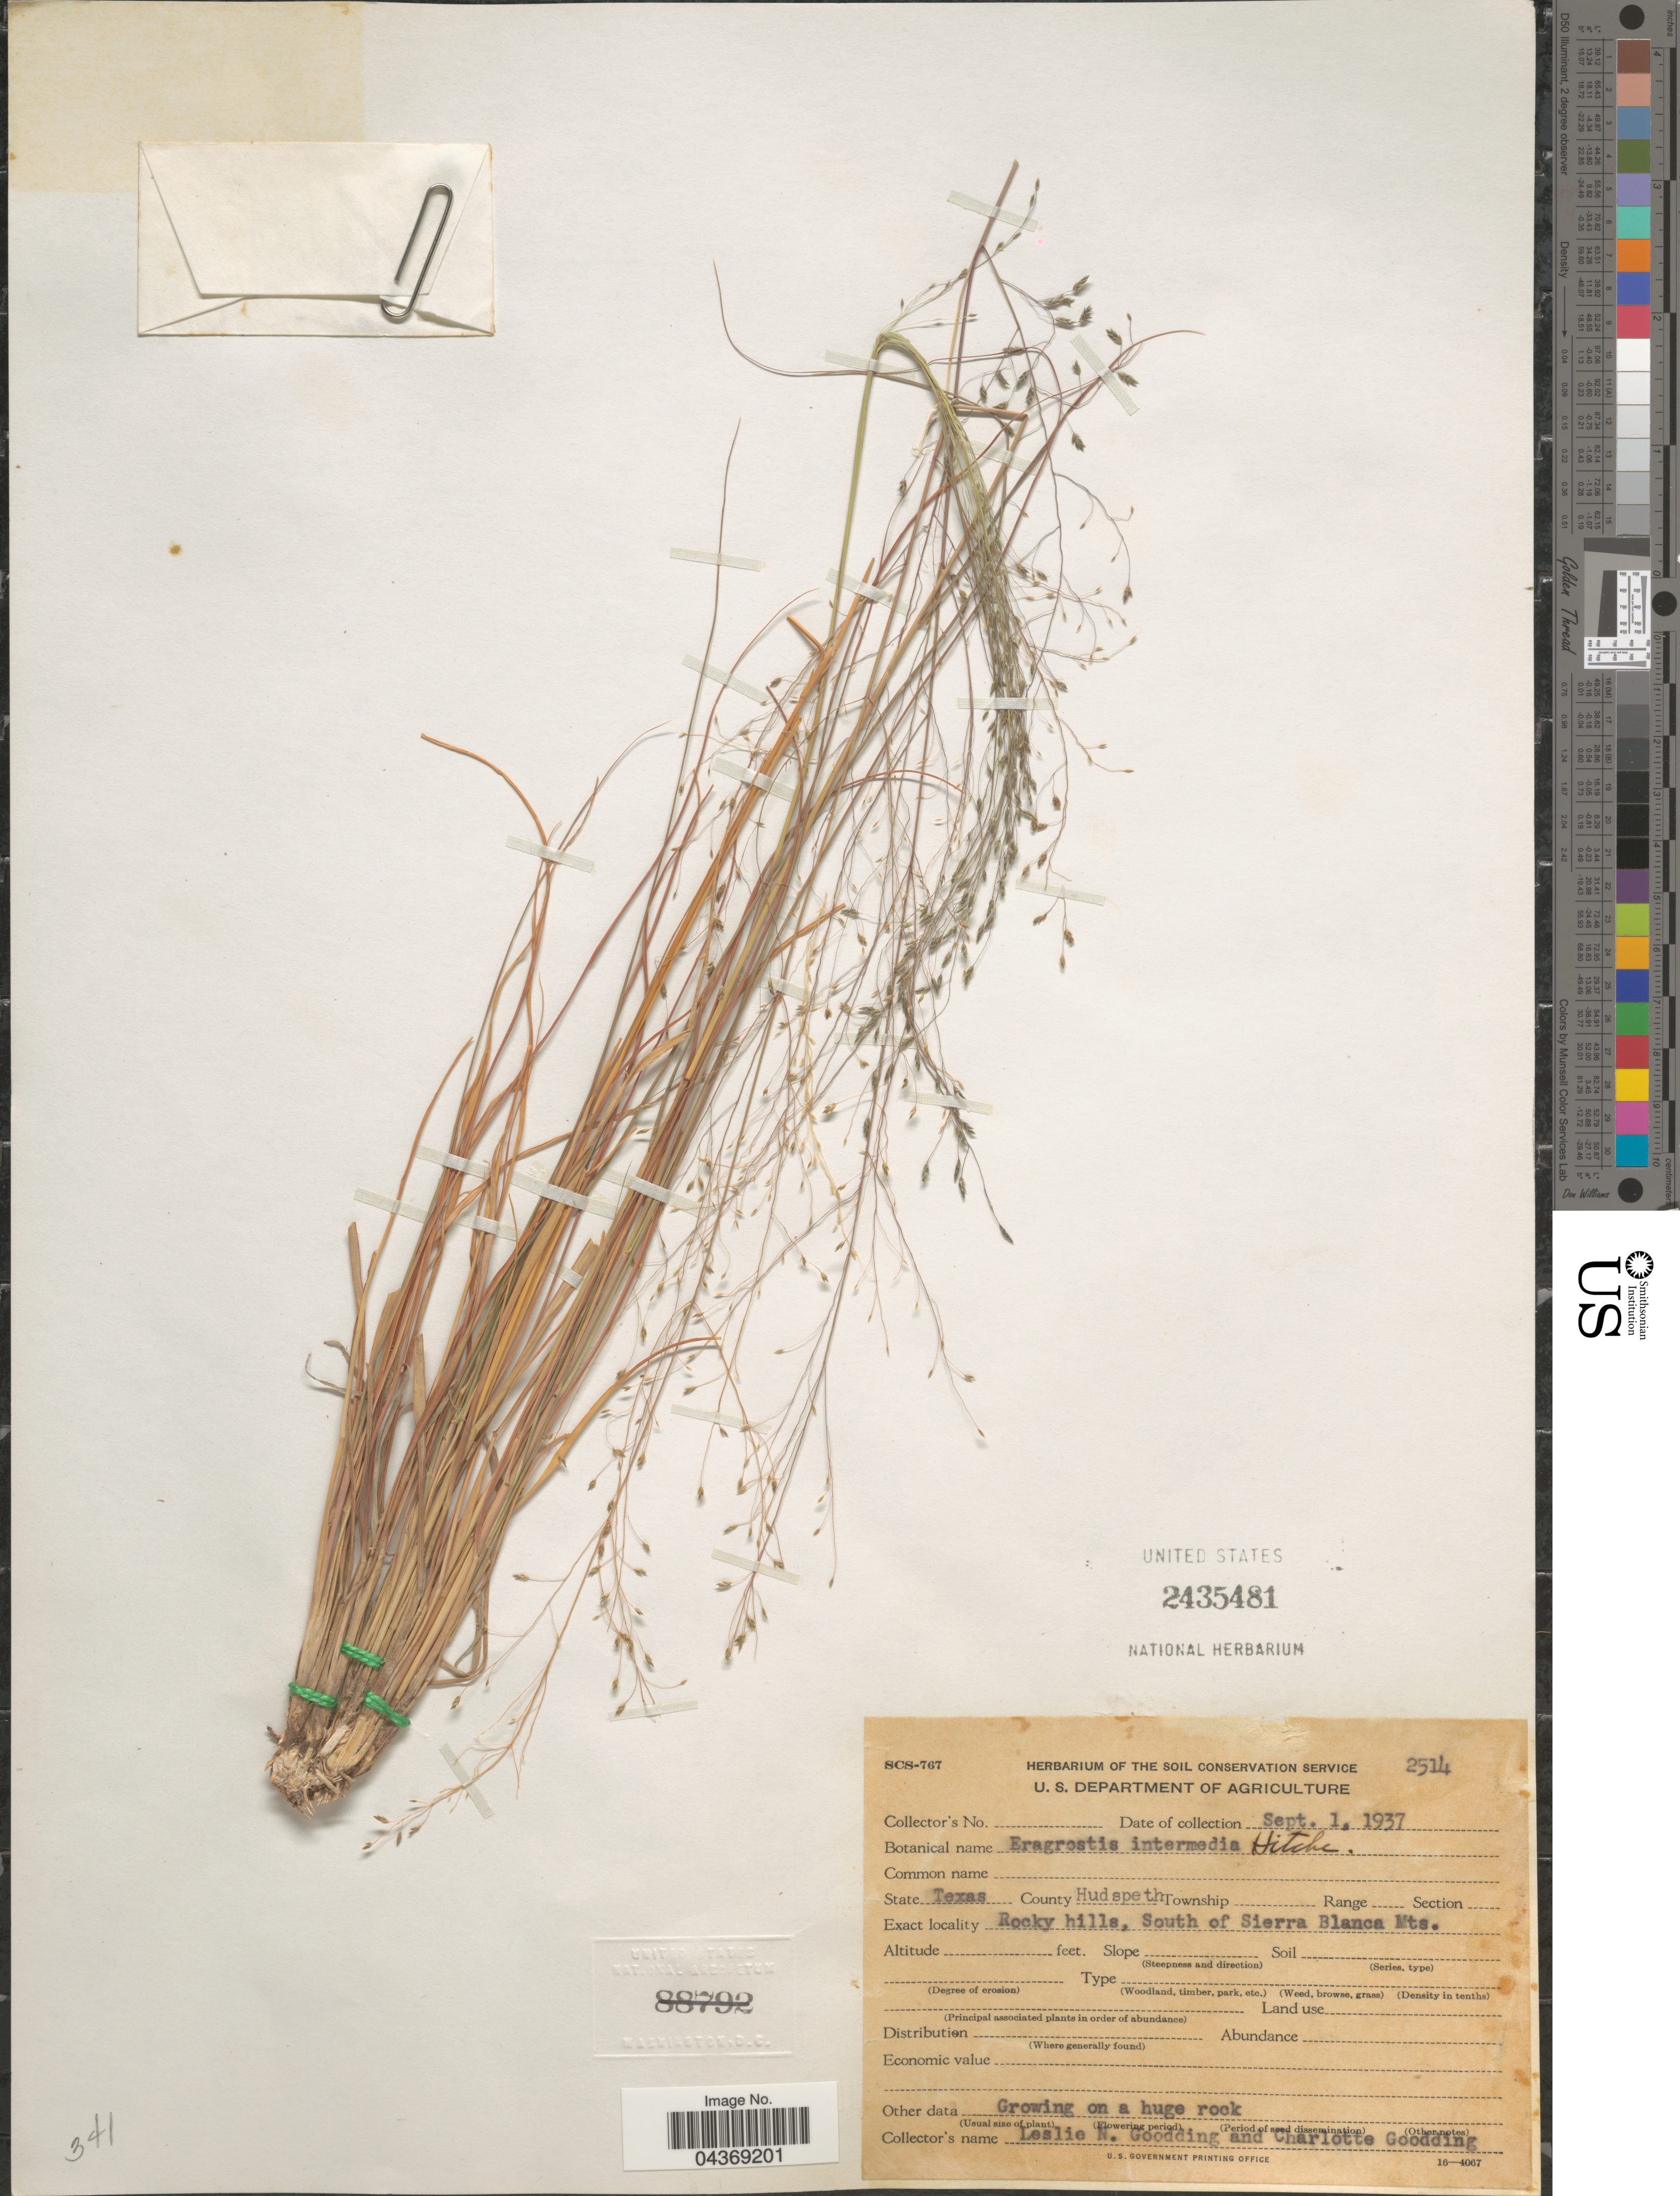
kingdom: Plantae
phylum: Tracheophyta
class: Liliopsida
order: Poales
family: Poaceae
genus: Eragrostis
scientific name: Eragrostis intermedia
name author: Hitchc.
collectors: L. N. Goodding & C. Goodding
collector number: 2514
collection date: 1937-09-01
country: United States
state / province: Texas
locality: Rocky hills, South of Sierra Blanca Mts.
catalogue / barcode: US 2435481